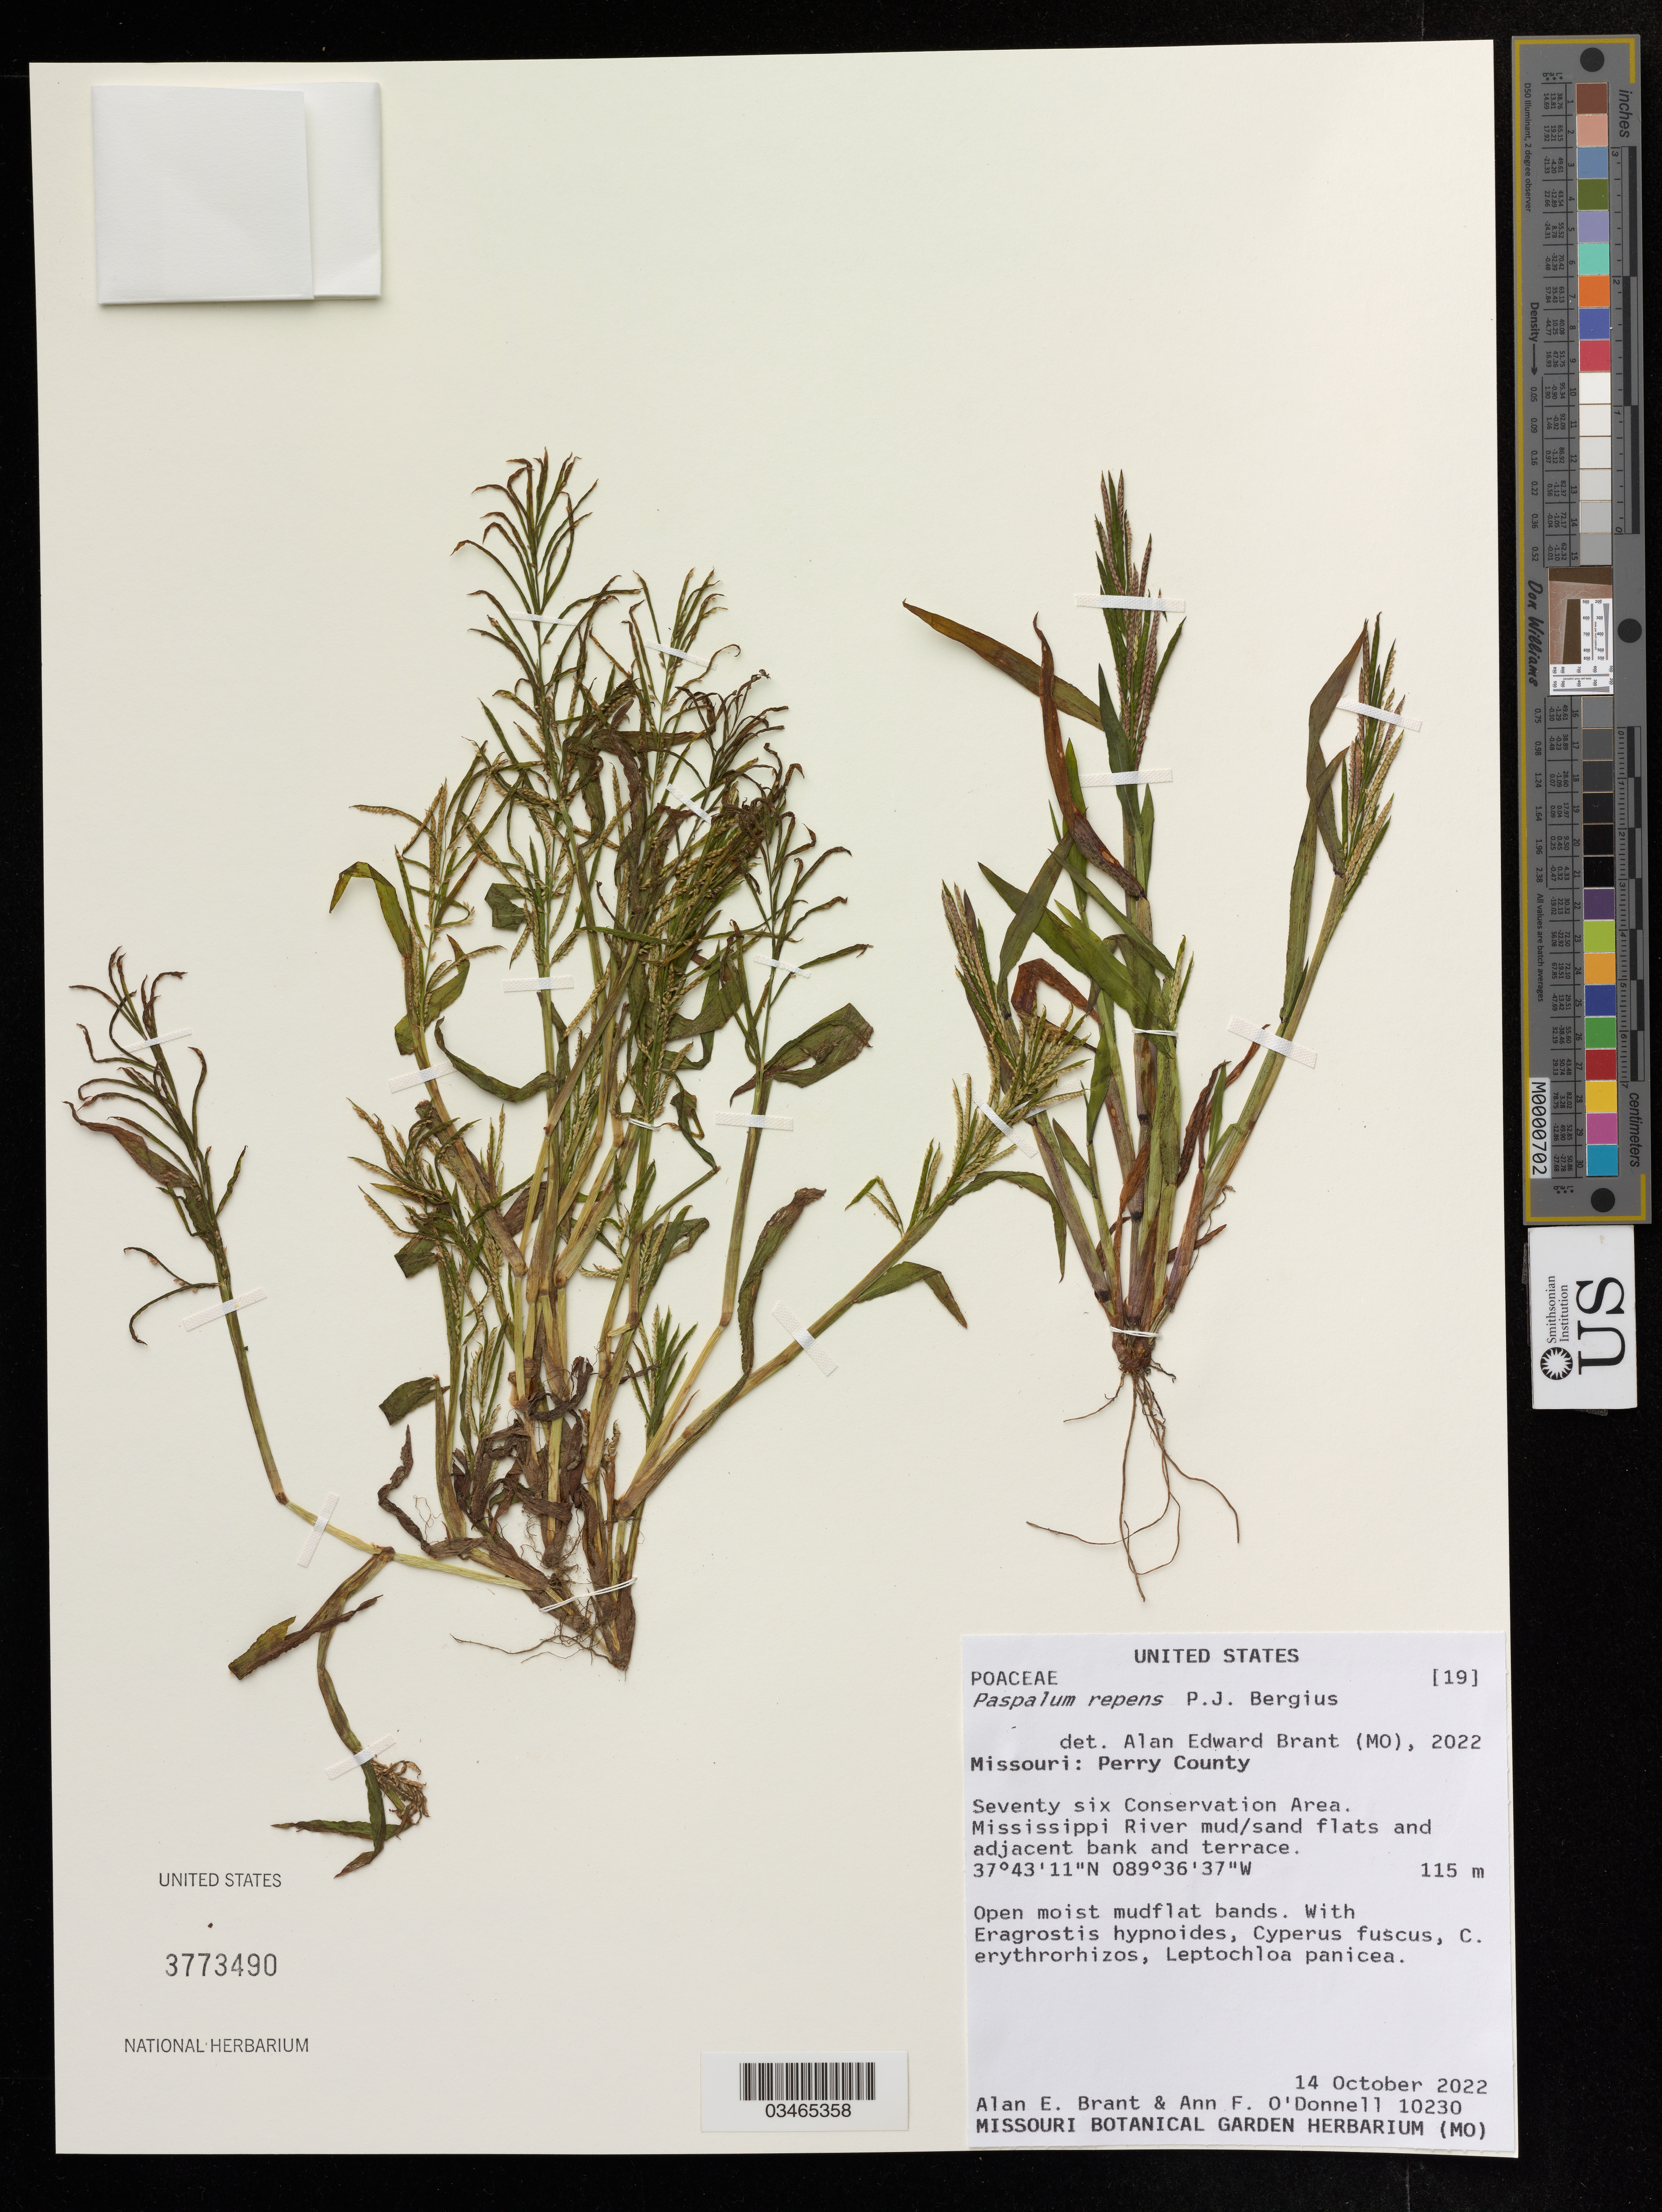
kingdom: Plantae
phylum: Tracheophyta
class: Liliopsida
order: Poales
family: Poaceae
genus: Paspalum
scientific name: Paspalum repens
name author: P.J. Bergius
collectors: A. Brant & A. O'Donnell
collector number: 10230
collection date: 2022-10-14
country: United States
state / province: Missouri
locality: Missouri: Perry County, Seventy six Conservation Area, Mississippi River mid/sand flats and adjacent bank and terrace.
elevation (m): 115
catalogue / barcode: US 3773490